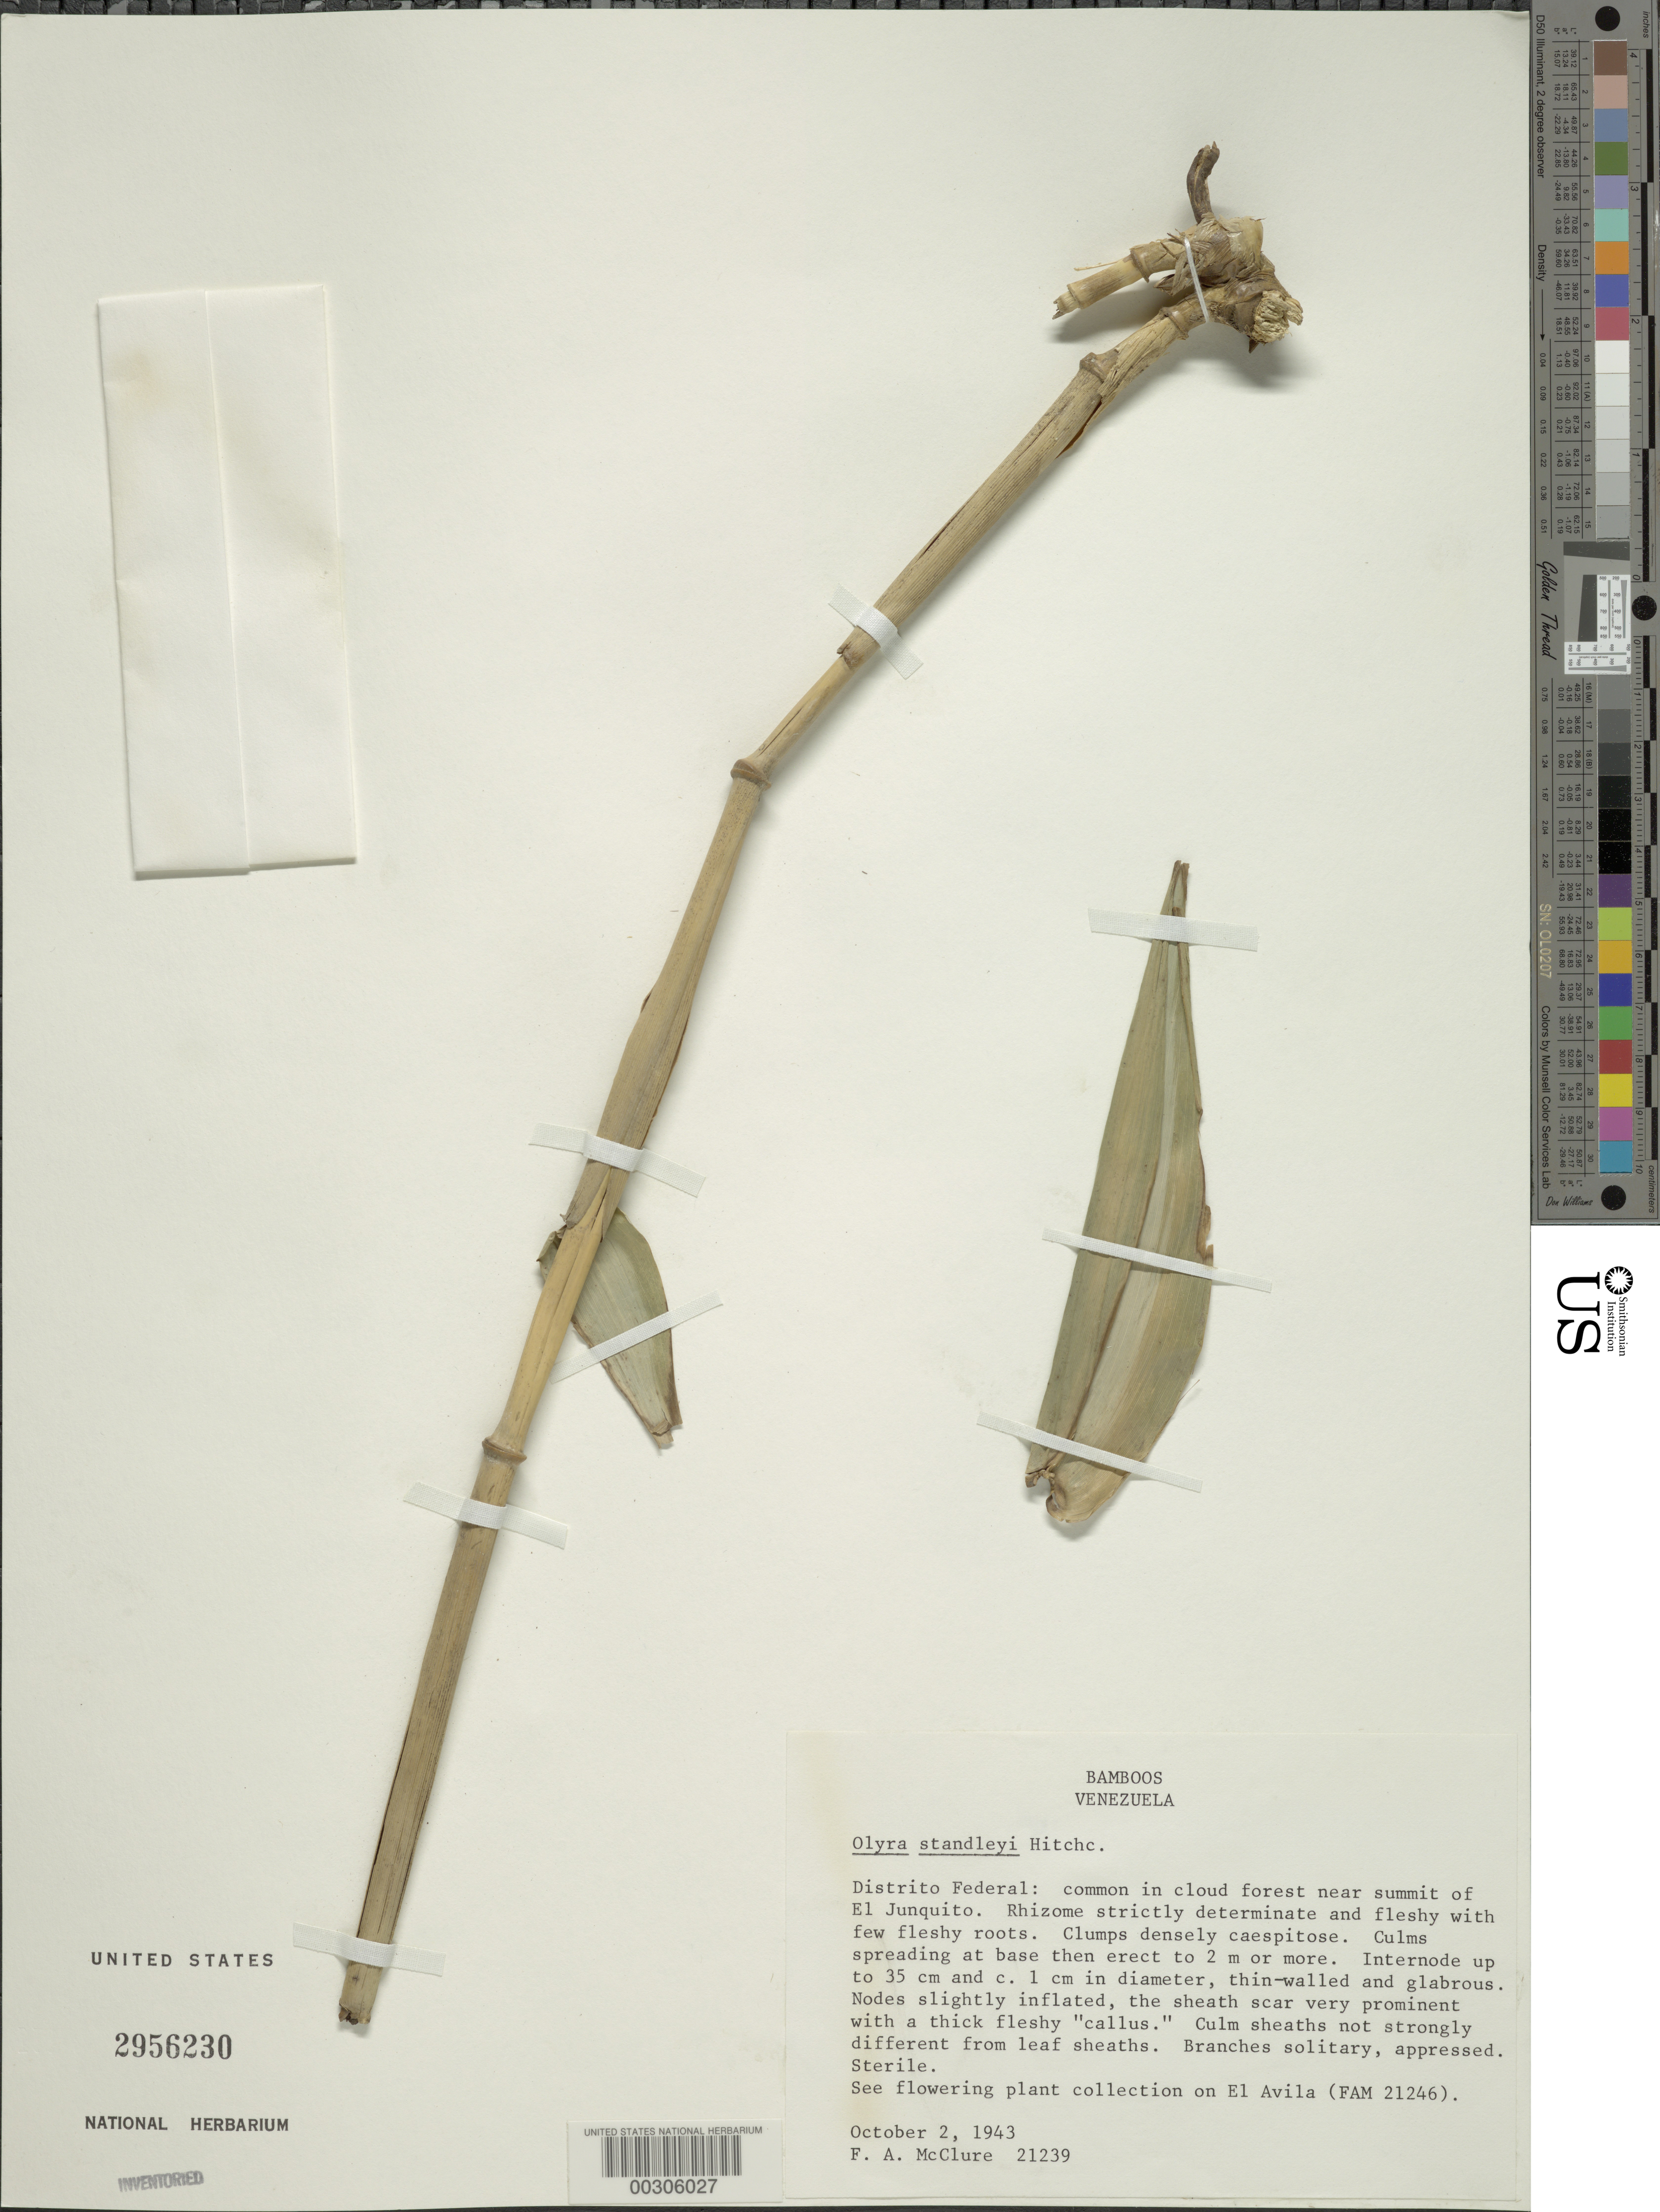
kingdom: Plantae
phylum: Tracheophyta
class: Liliopsida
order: Poales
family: Poaceae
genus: Olyra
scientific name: Olyra standleyi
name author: Hitchc.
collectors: F. A. McClure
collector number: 21239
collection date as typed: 02 Oct 1943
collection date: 1943-10-02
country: Venezuela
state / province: Distrito Federal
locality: El junquito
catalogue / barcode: US 2956230